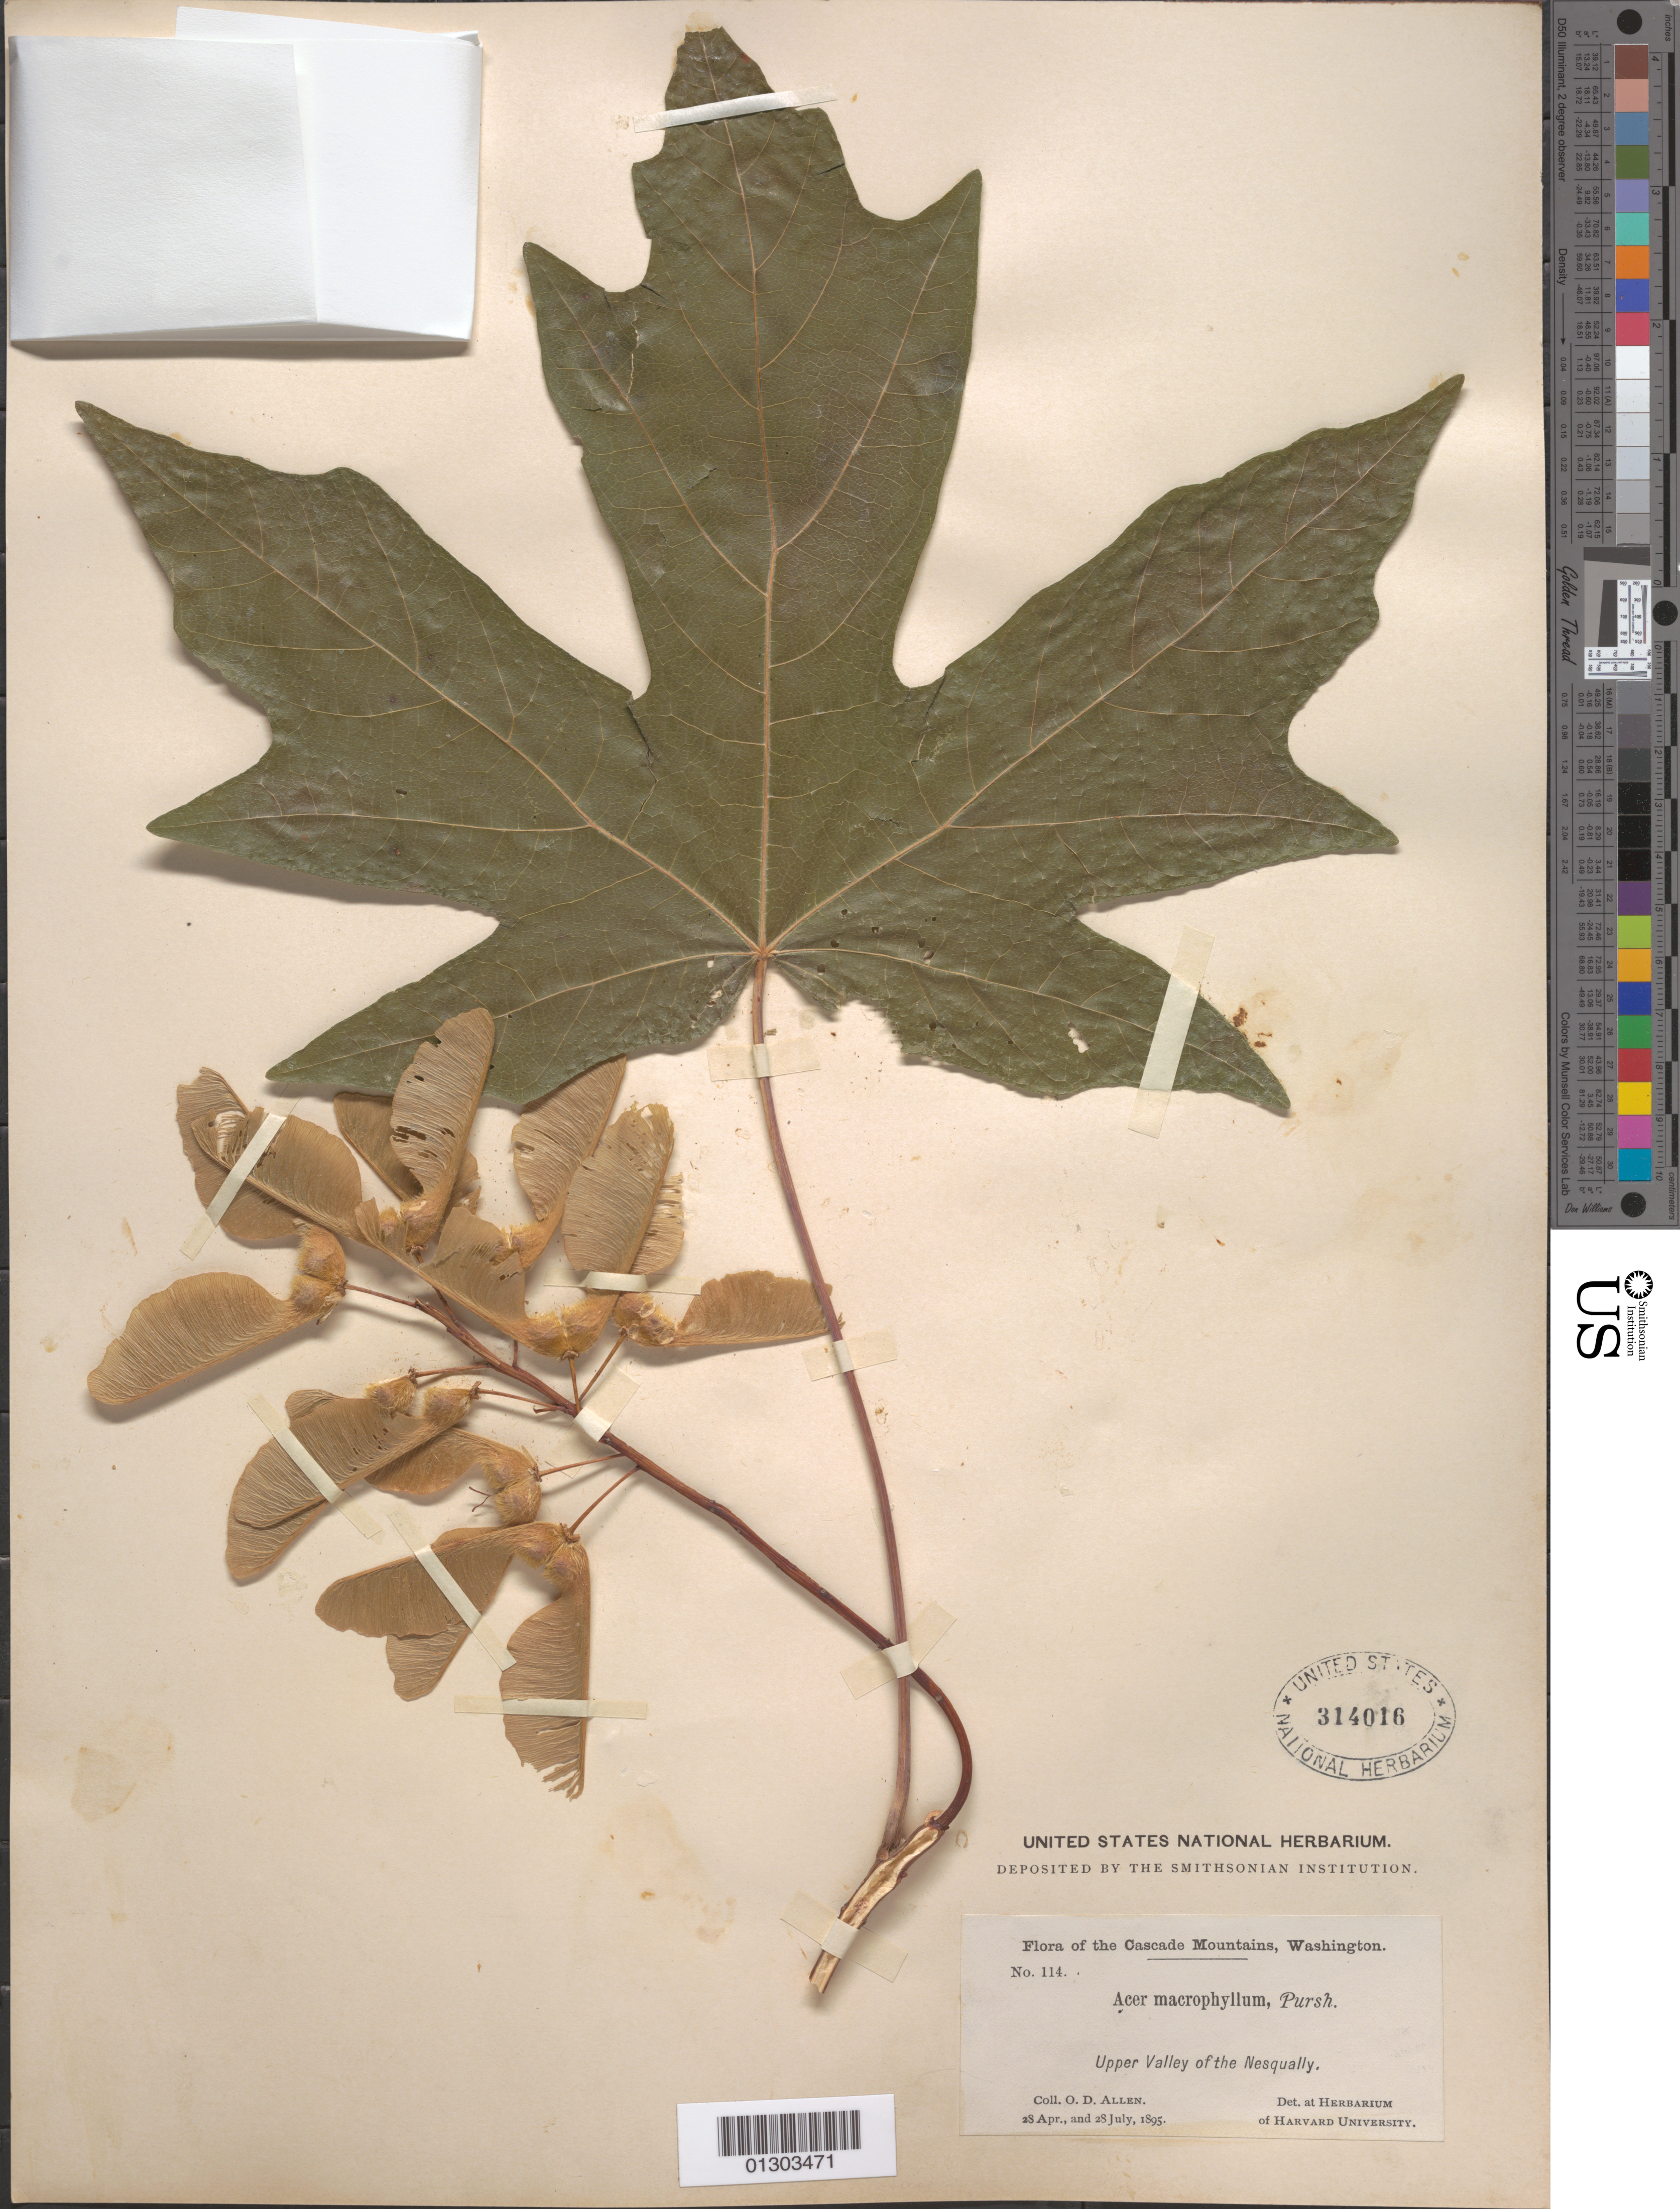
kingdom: Plantae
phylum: Tracheophyta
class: Magnoliopsida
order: Sapindales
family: Sapindaceae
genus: Acer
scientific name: Acer macrophyllum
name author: Pursh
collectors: O. D. Allen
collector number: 114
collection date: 1895-04-28,1895-07-28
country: United States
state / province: Washington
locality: Cascade Mountains, upper valley of the Nesqually.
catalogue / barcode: US 314016